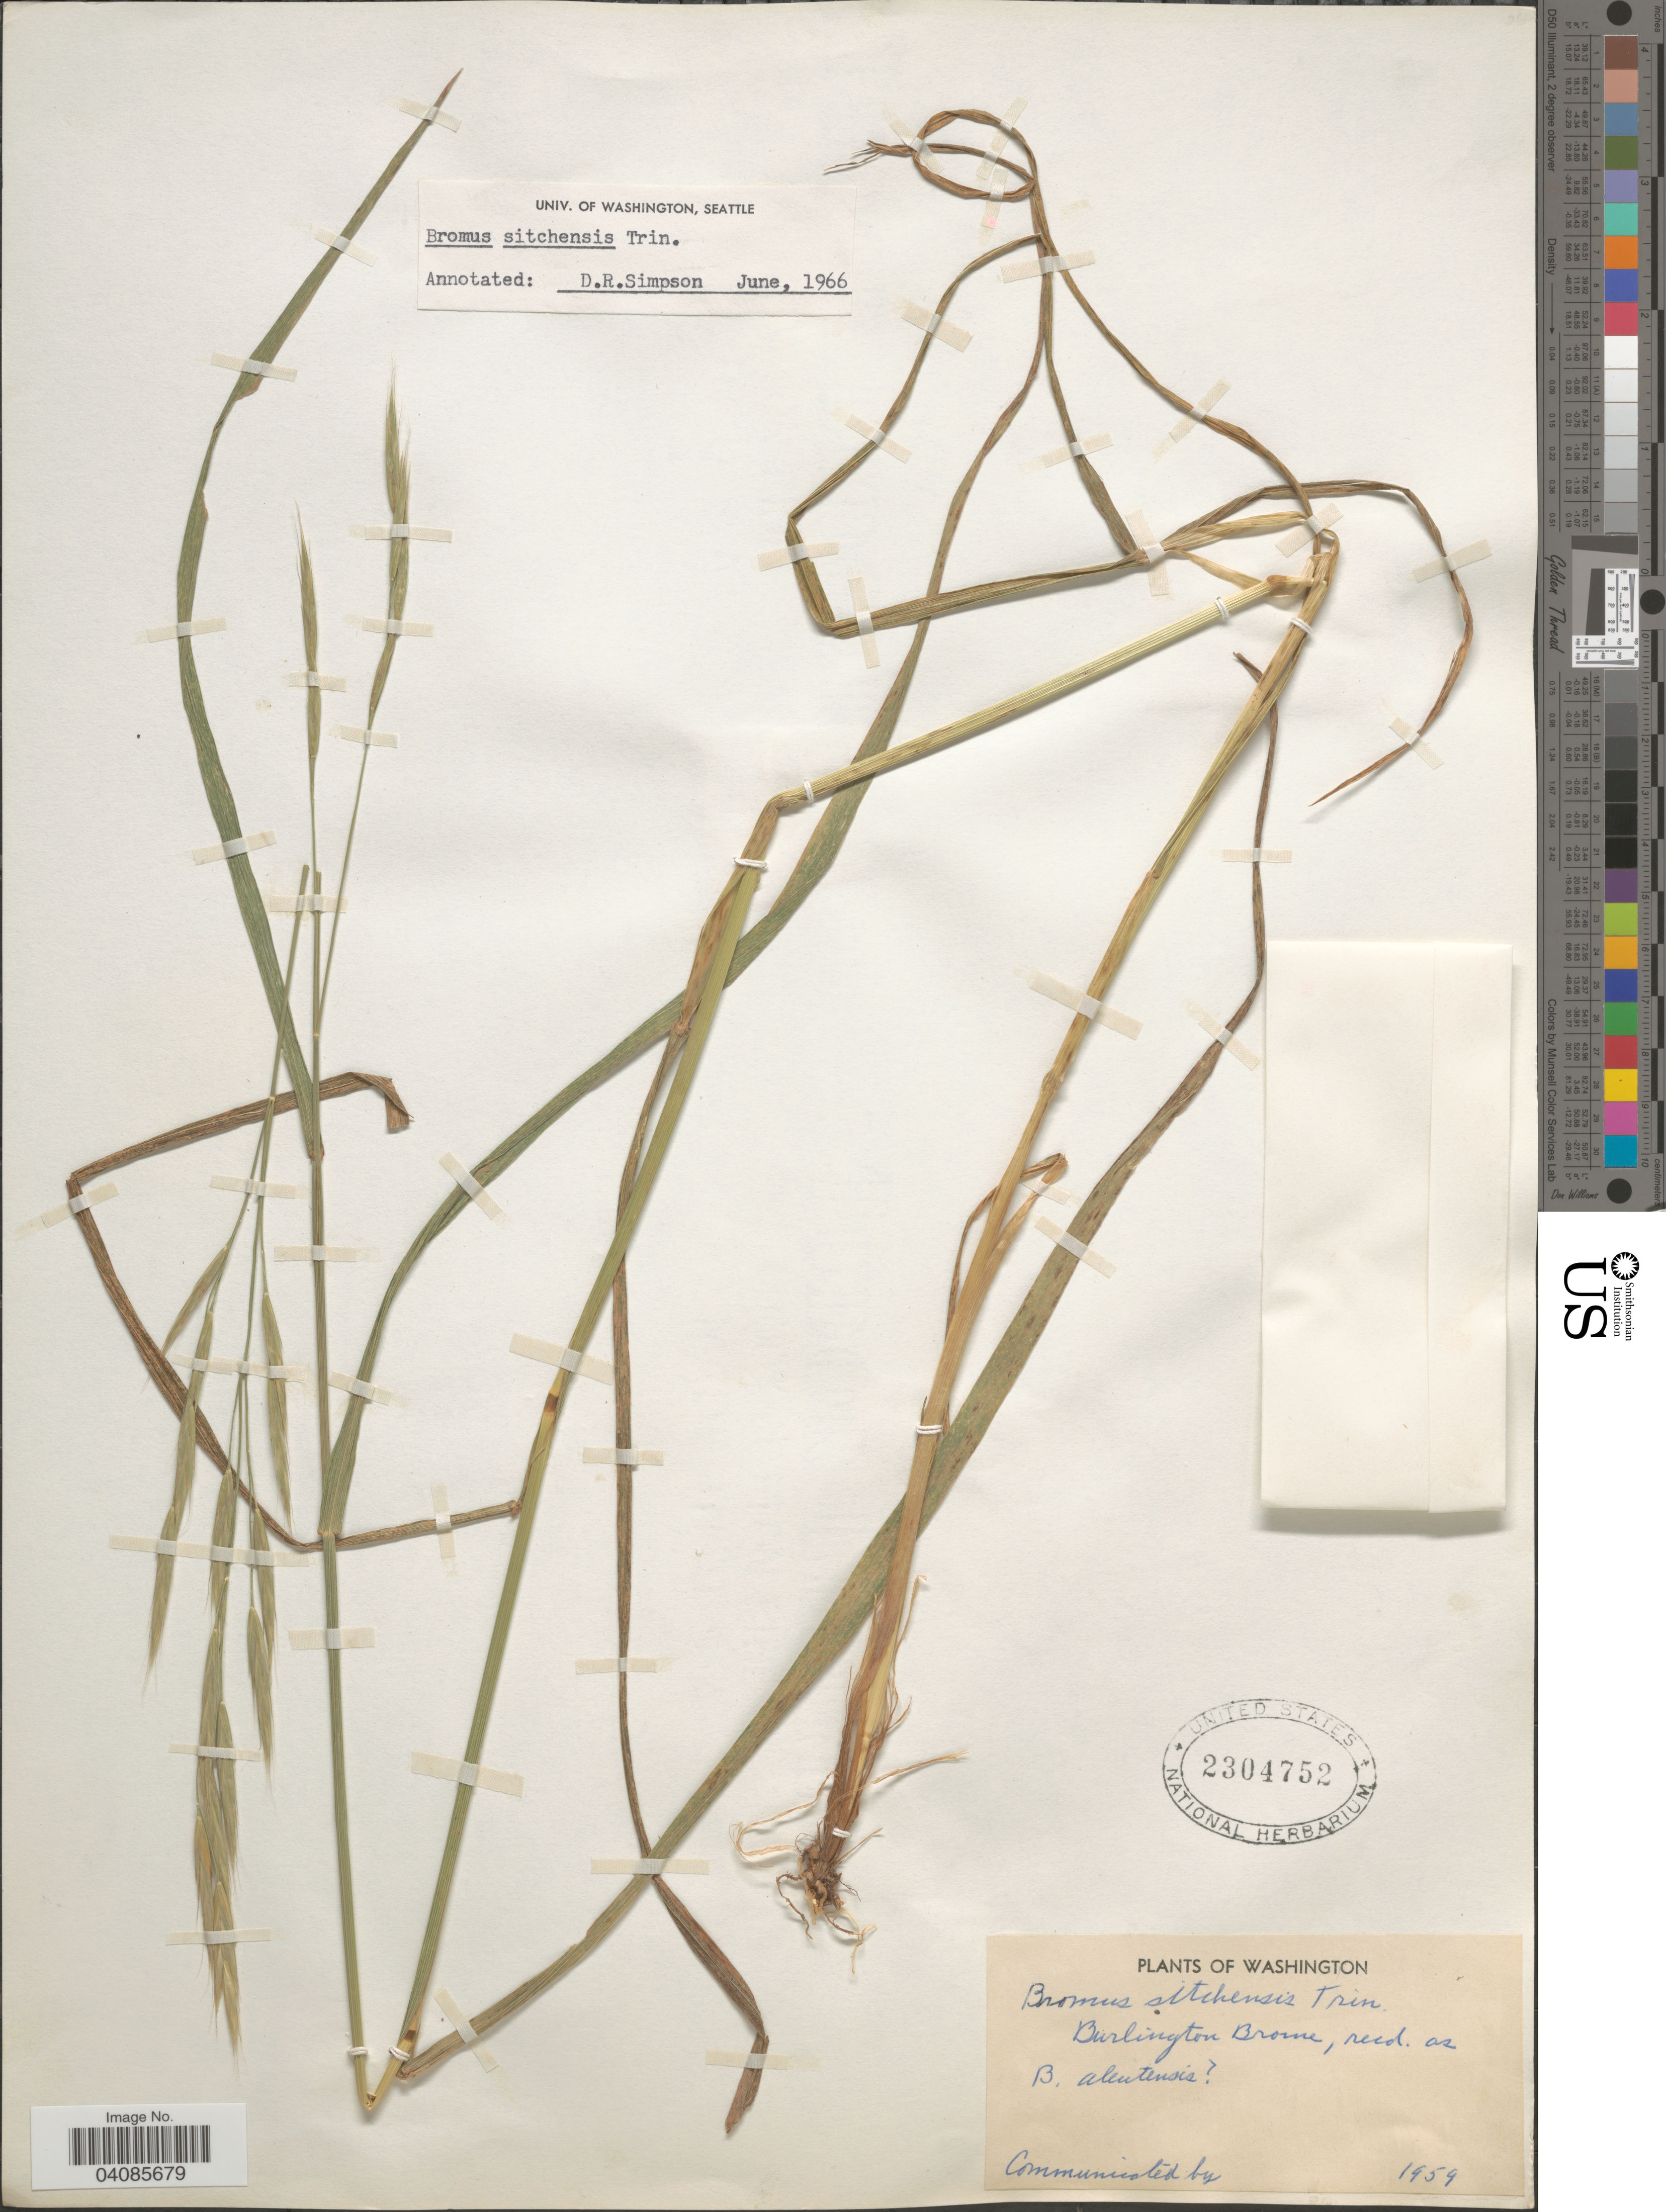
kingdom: Plantae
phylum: Tracheophyta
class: Liliopsida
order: Poales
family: Poaceae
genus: Bromus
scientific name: Bromus sitchensis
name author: Trin. in Bong.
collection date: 1959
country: United States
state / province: Washington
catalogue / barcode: US 2304752